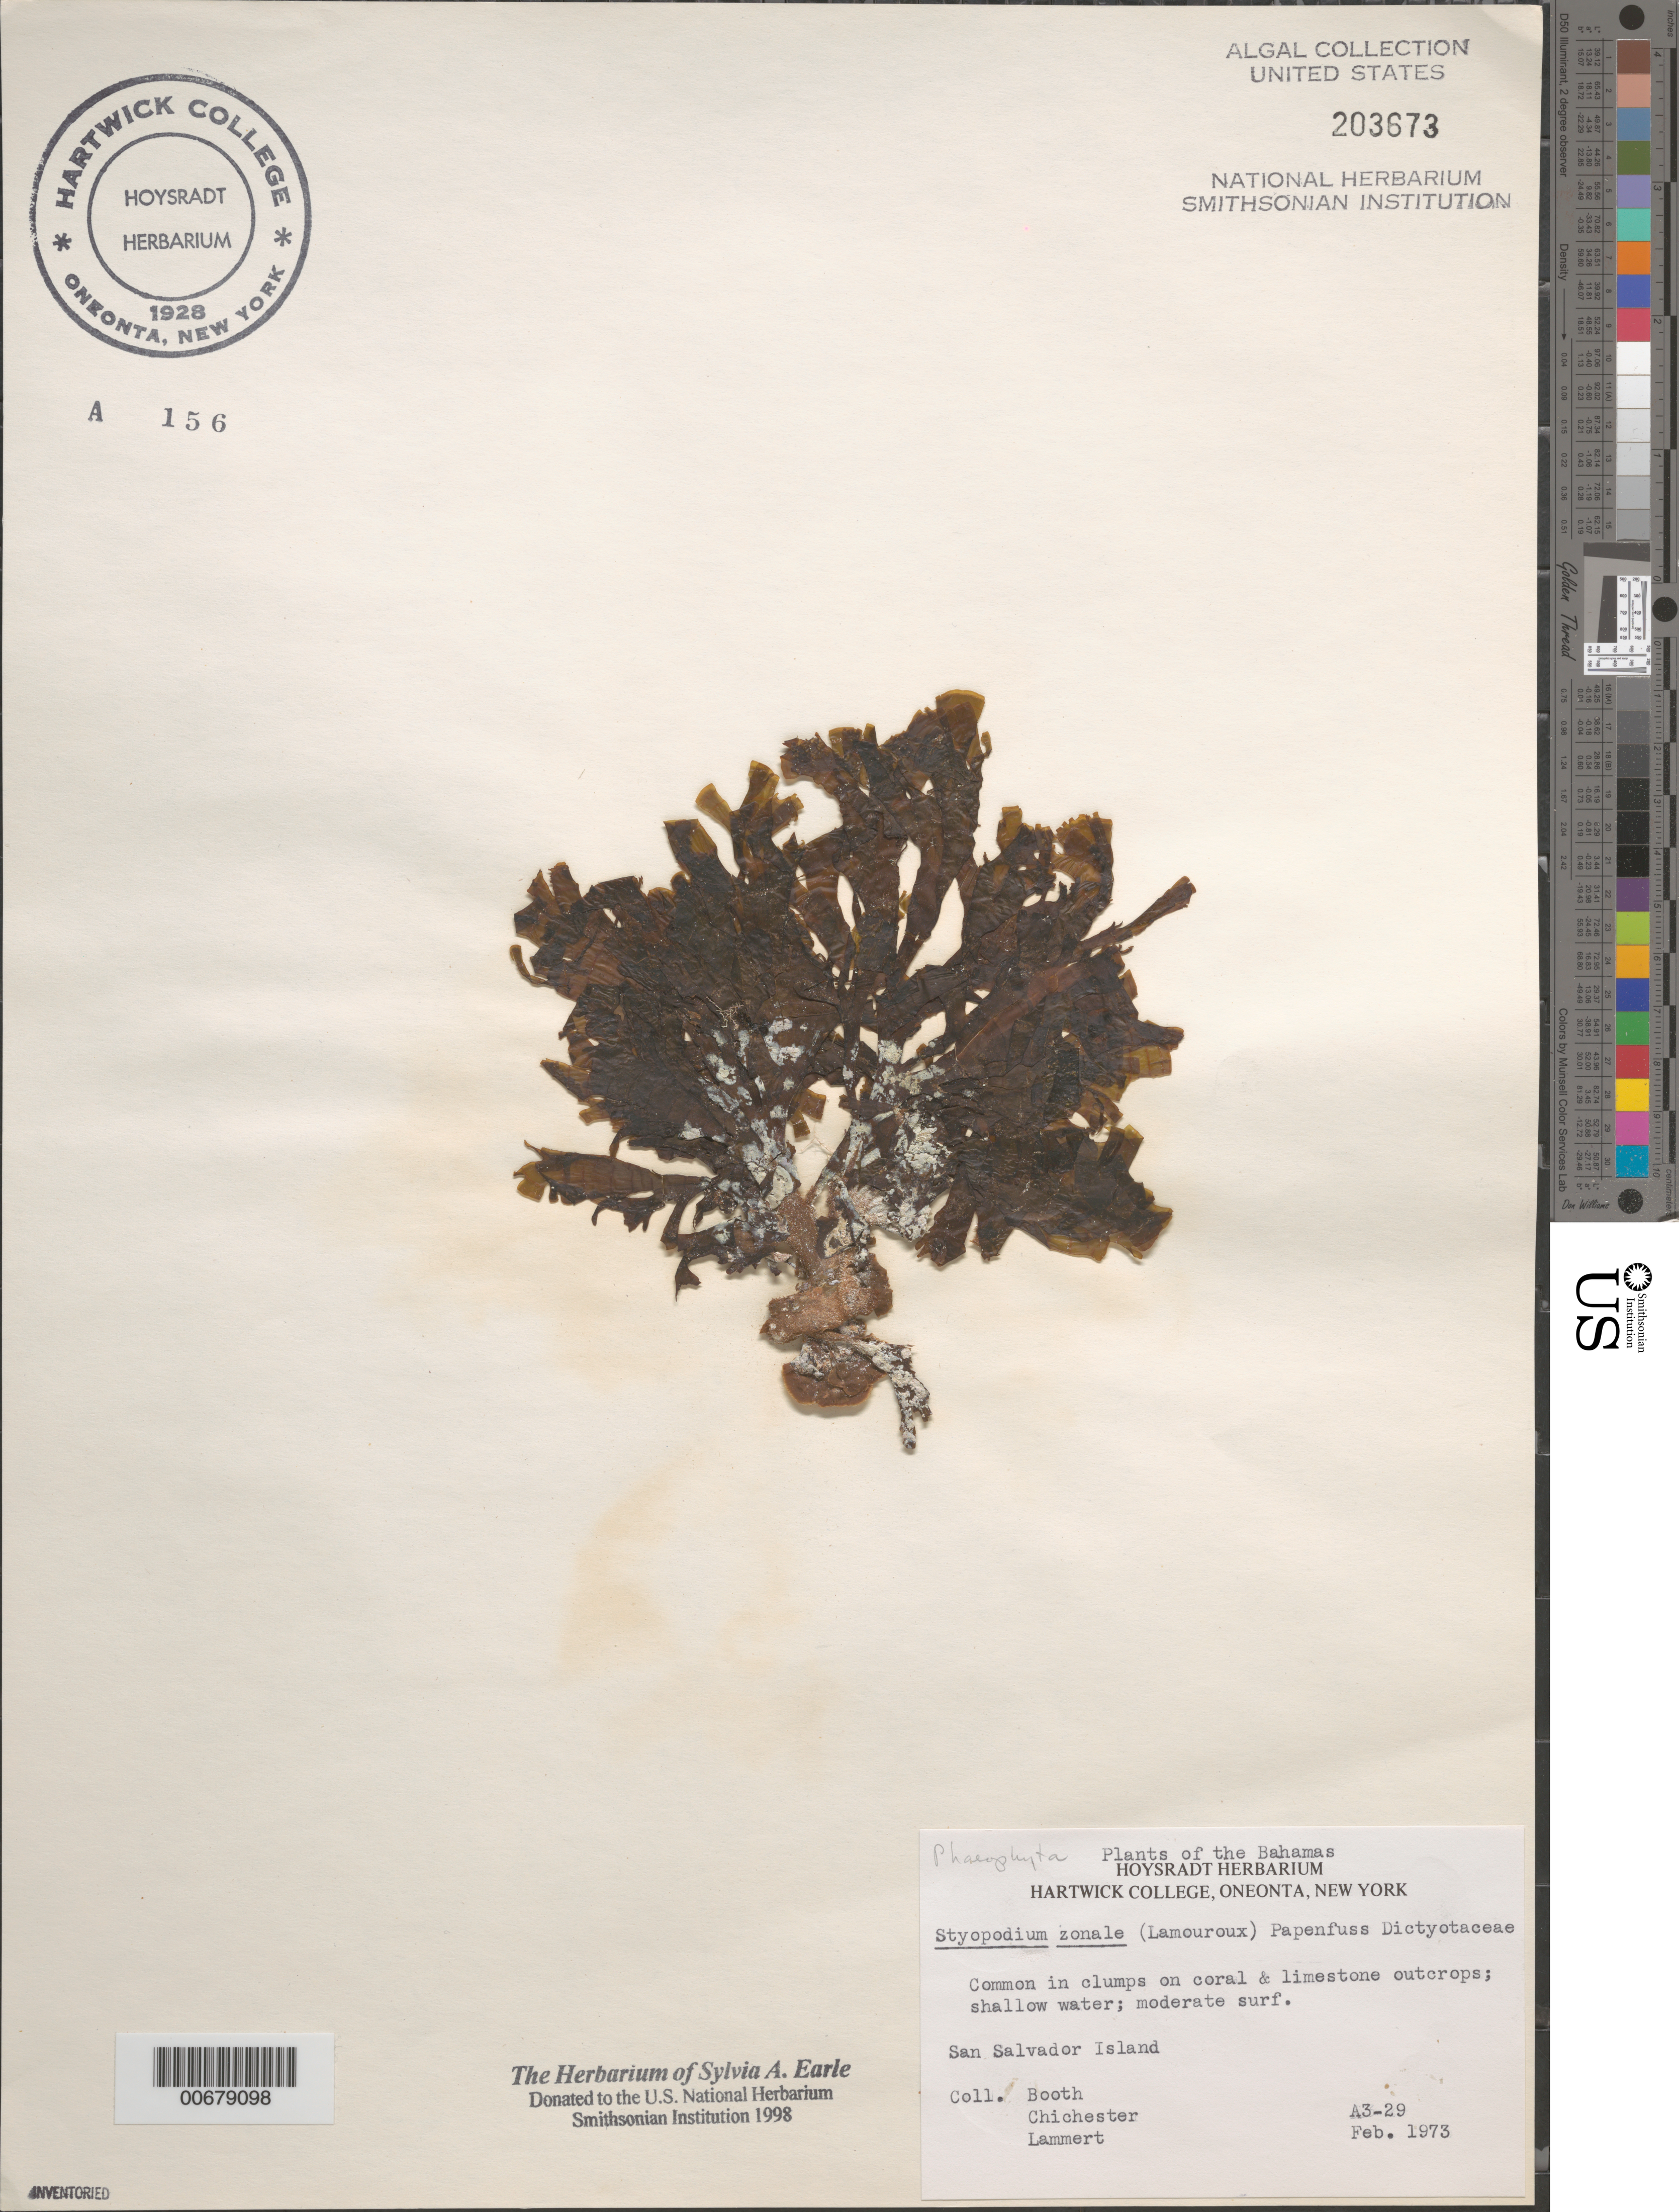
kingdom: Chromista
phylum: Ochrophyta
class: Phaeophyceae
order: Dictyotales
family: Dictyotaceae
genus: Stypopodium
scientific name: Stypopodium zonale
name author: (J.V.Lamouroux) Papenf.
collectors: -. Booth, -. Chichester & -. Lammert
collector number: A3-29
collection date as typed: Feb 1973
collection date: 1973-02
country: Bahamas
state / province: San Salvador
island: San Salvador Island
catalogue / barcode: US 203673